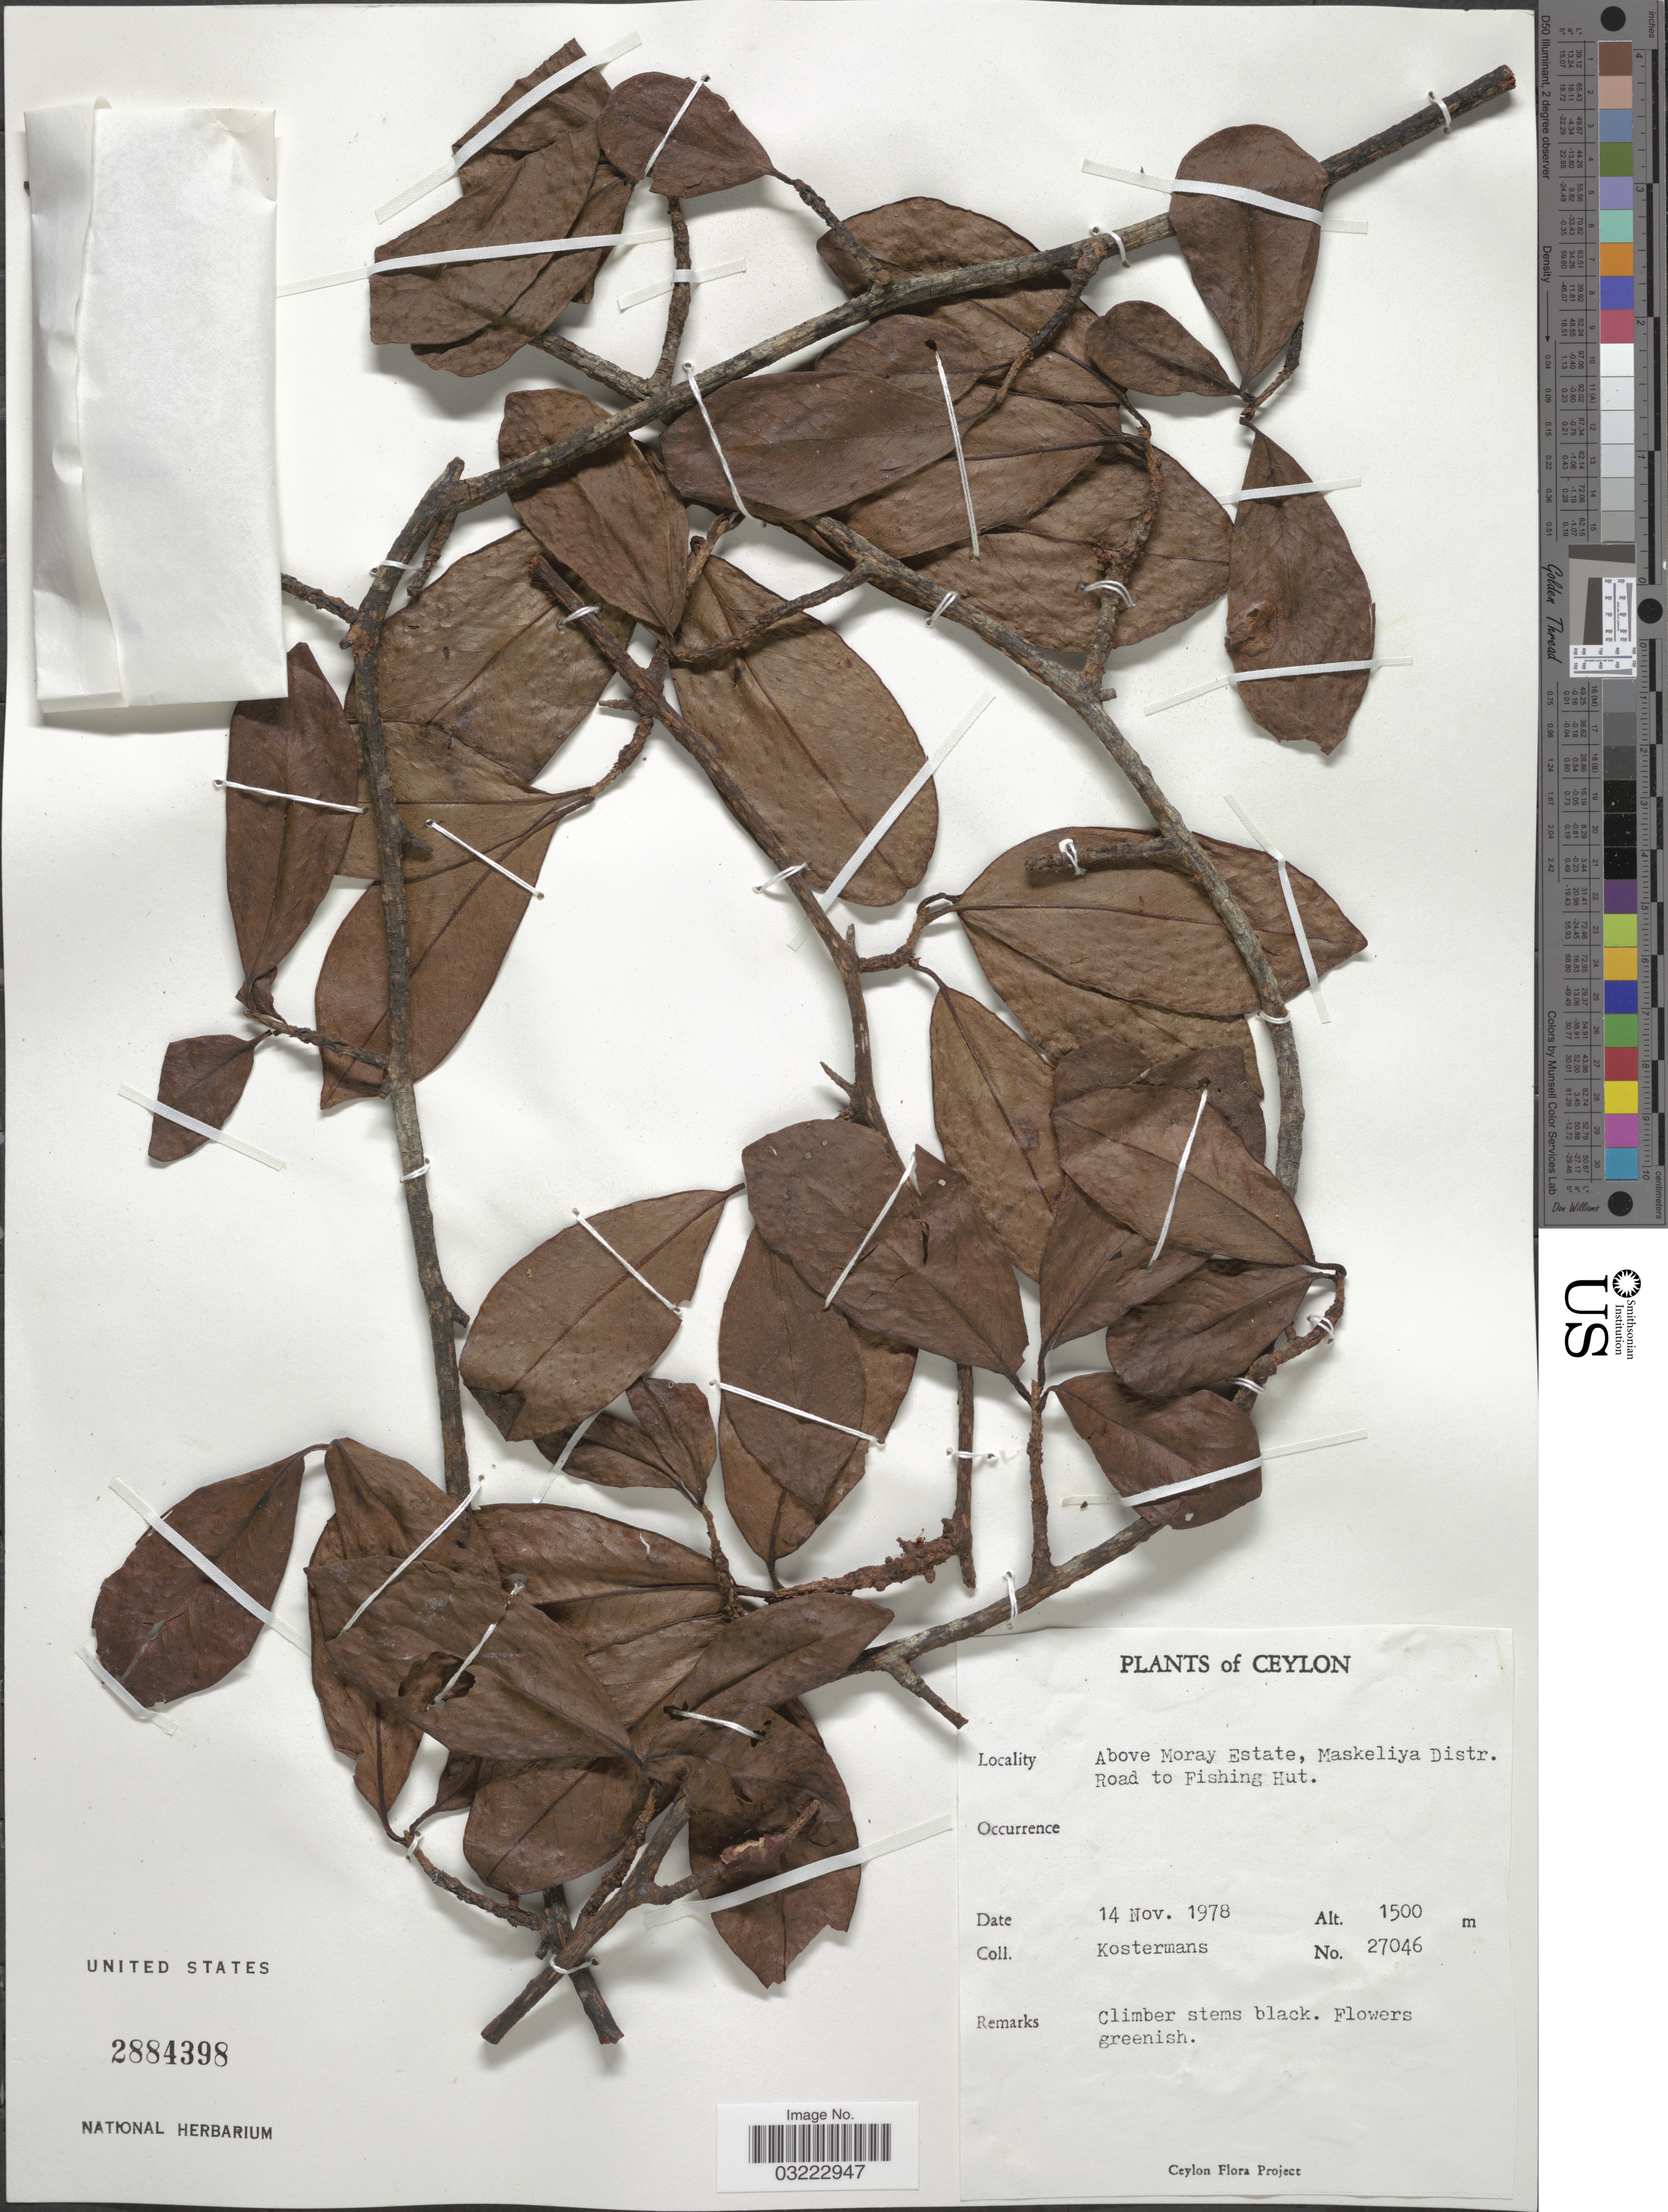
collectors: Kostermans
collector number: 27046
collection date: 1978-11-14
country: Sri Lanka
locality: Ceylon. Above Moray Estate, Maskeliya Distr. Road to Fishing Hut.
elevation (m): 1500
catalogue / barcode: US 2884398